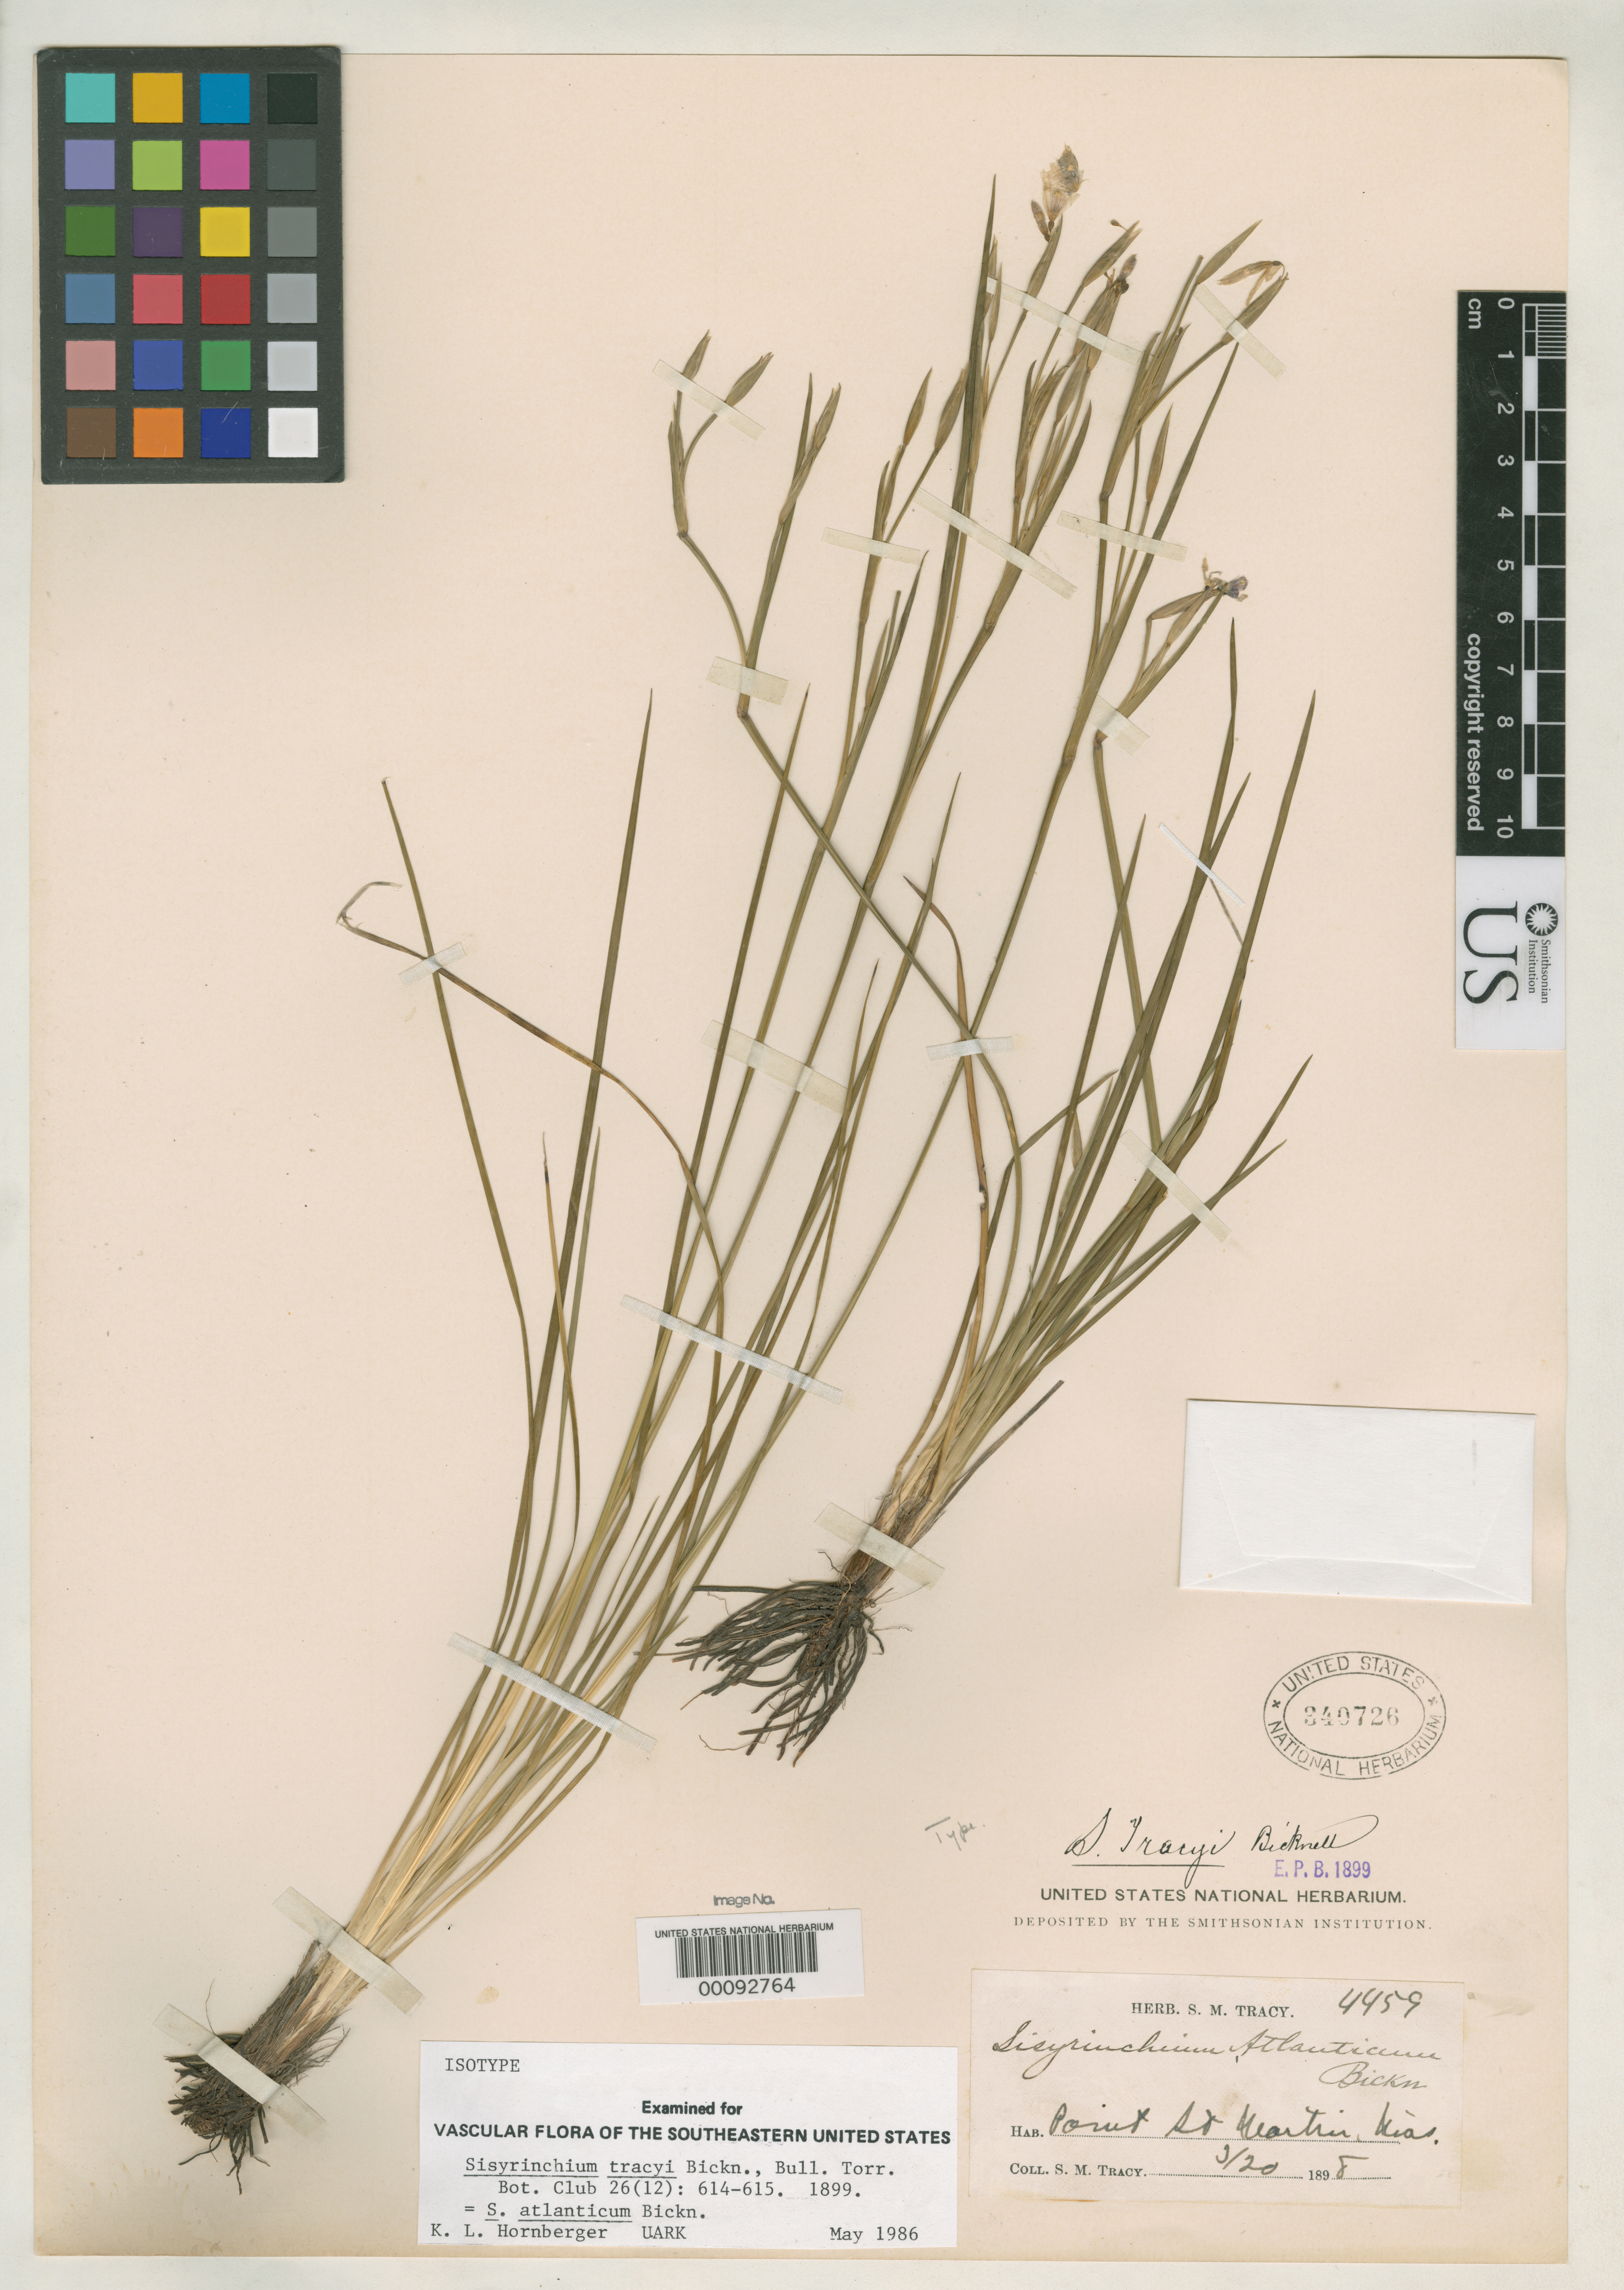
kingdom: Plantae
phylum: Tracheophyta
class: Liliopsida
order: Asparagales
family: Iridaceae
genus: Sisyrinchium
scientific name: Sisyrinchium tracyi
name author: E.P. Bicknell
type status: Type Collection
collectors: S. M. Tracy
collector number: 4459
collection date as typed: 20 Mar 1898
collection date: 1898-03-20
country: United States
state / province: Mississippi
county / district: Harrison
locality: Point St. Martin.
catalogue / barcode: US 340726